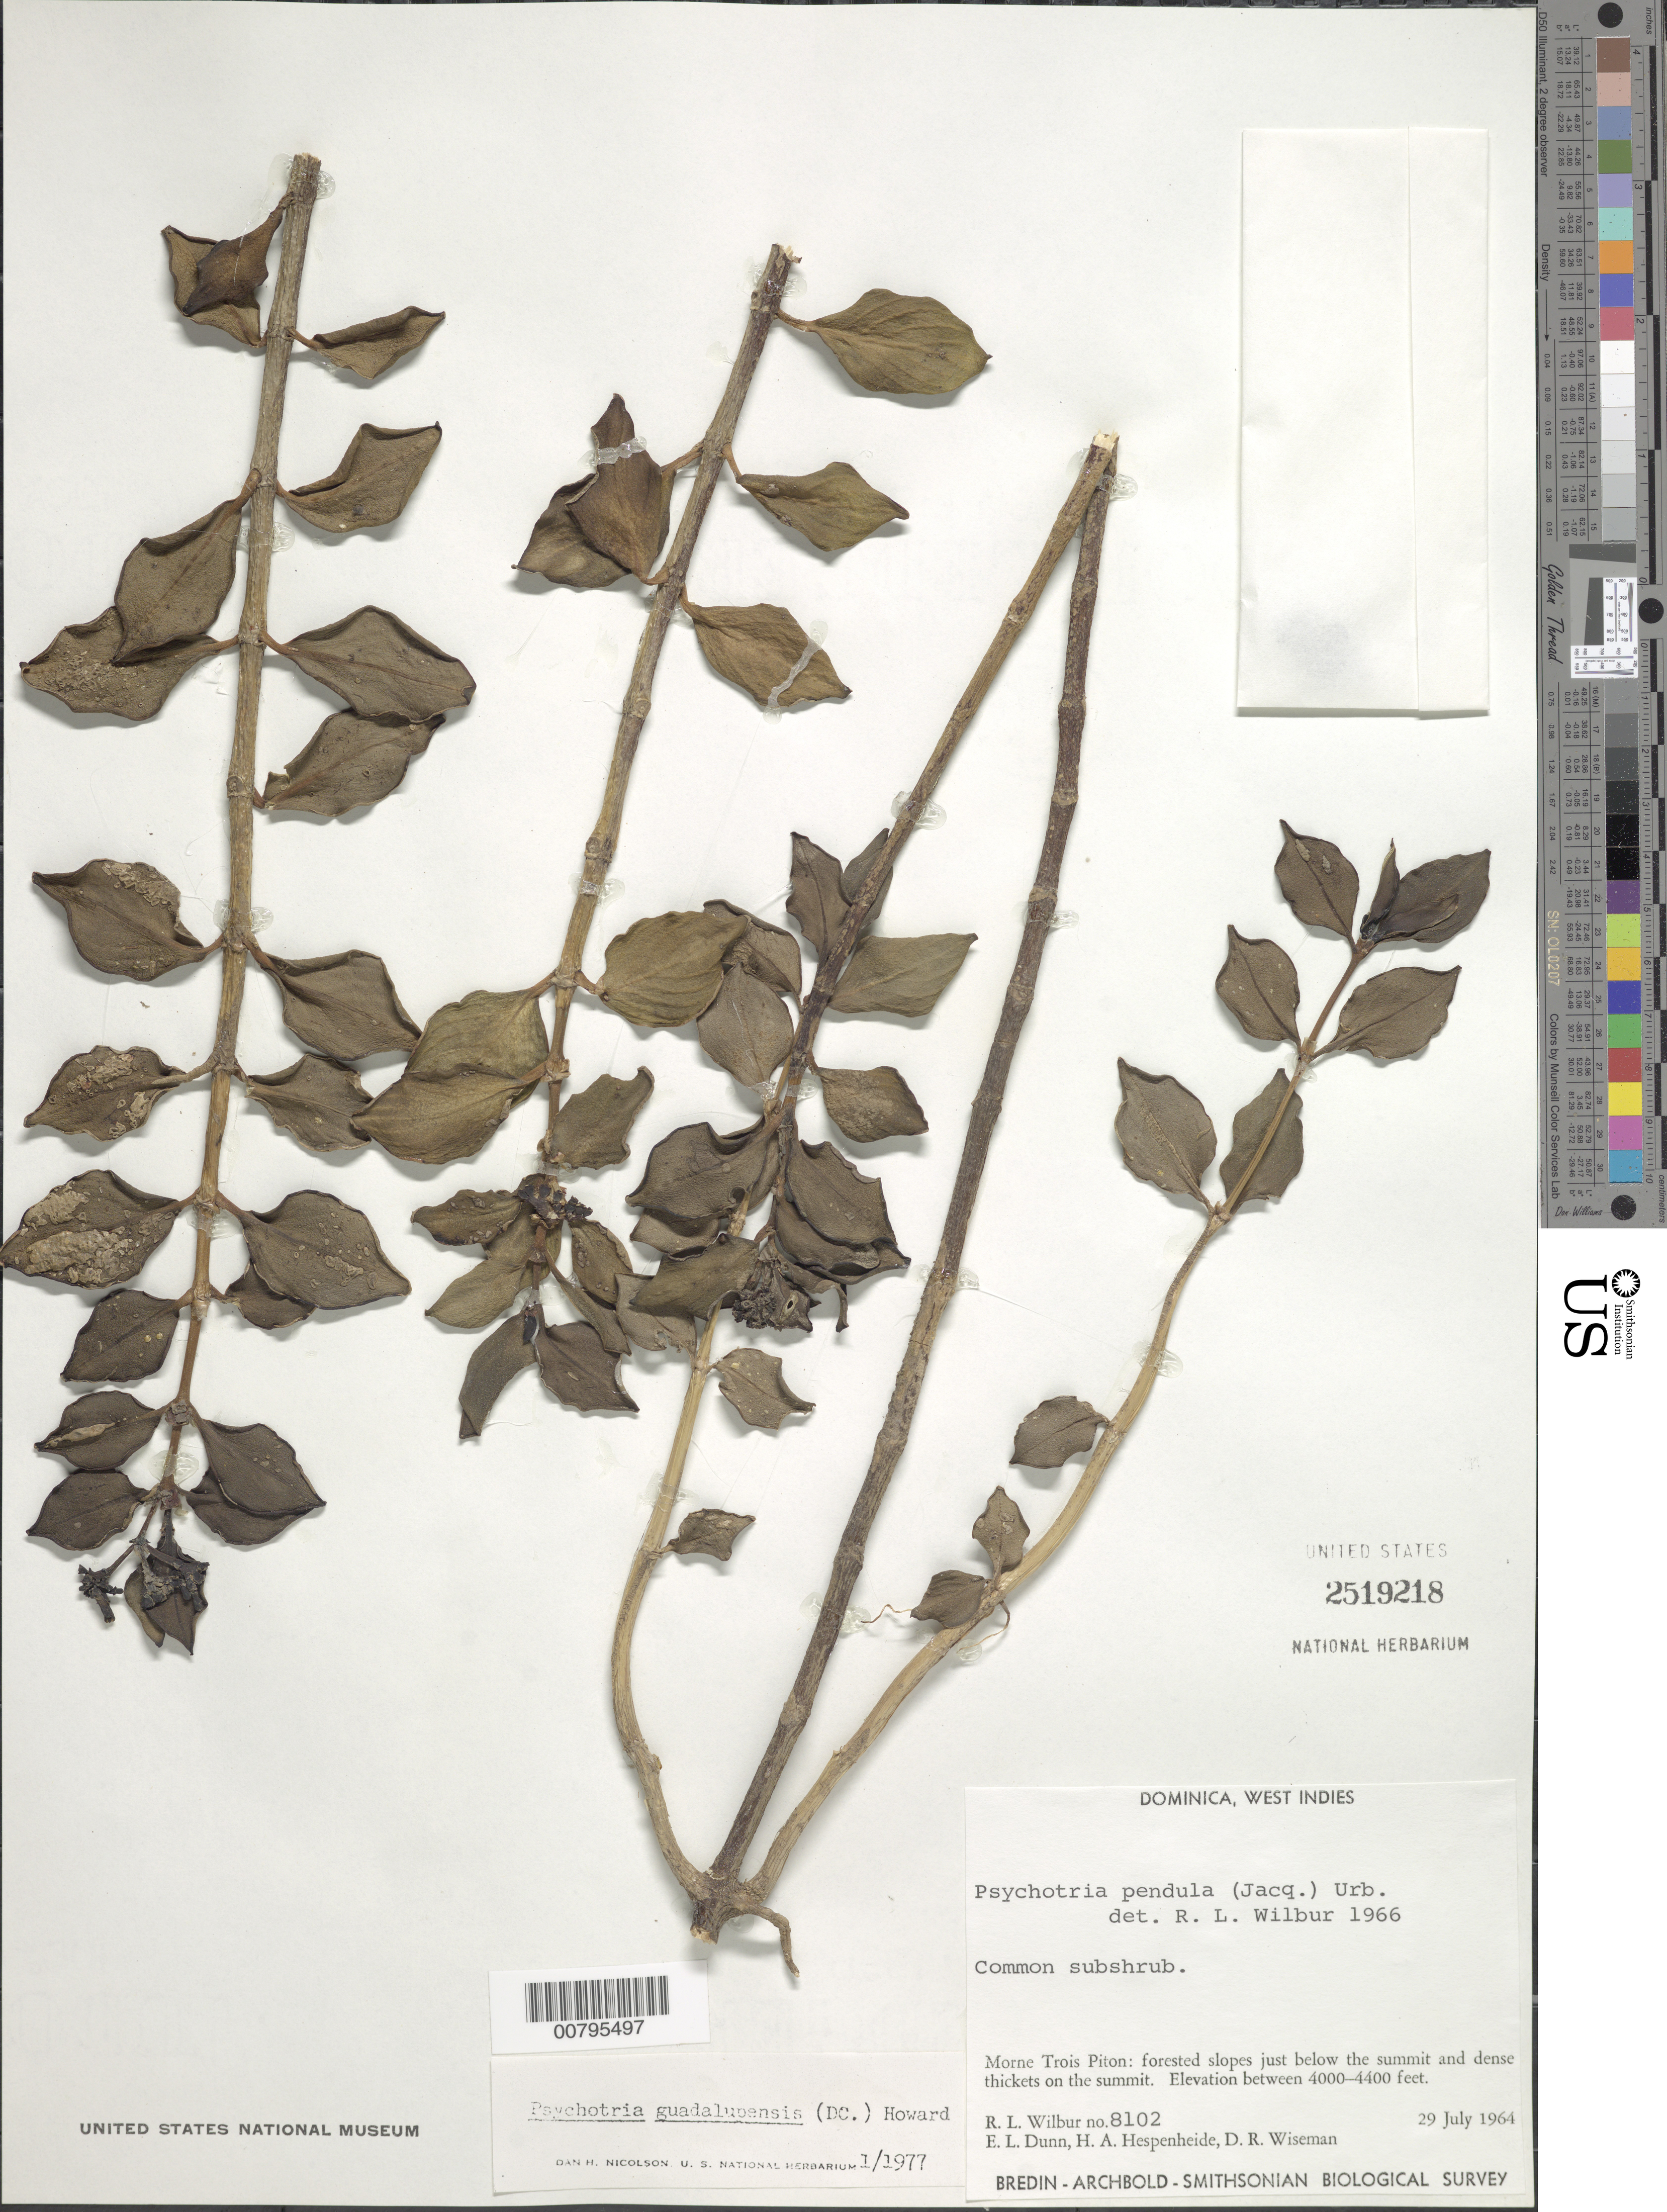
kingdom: Plantae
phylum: Tracheophyta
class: Magnoliopsida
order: Gentianales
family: Rubiaceae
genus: Notopleura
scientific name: Notopleura guadalupensis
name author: (DC.) C.M. Taylor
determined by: Nicolson, Dan H.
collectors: R. L. Wilbur, E. Dunn, H. A. Hespenheide & D. R. Wiseman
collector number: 8102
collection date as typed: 29 Jul 1964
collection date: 1964-07-29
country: Dominica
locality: Morne Trois Piton: summit and just below summit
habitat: Forested slopes just below summit and dense thickets on the summit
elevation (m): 1219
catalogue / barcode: US 2519218